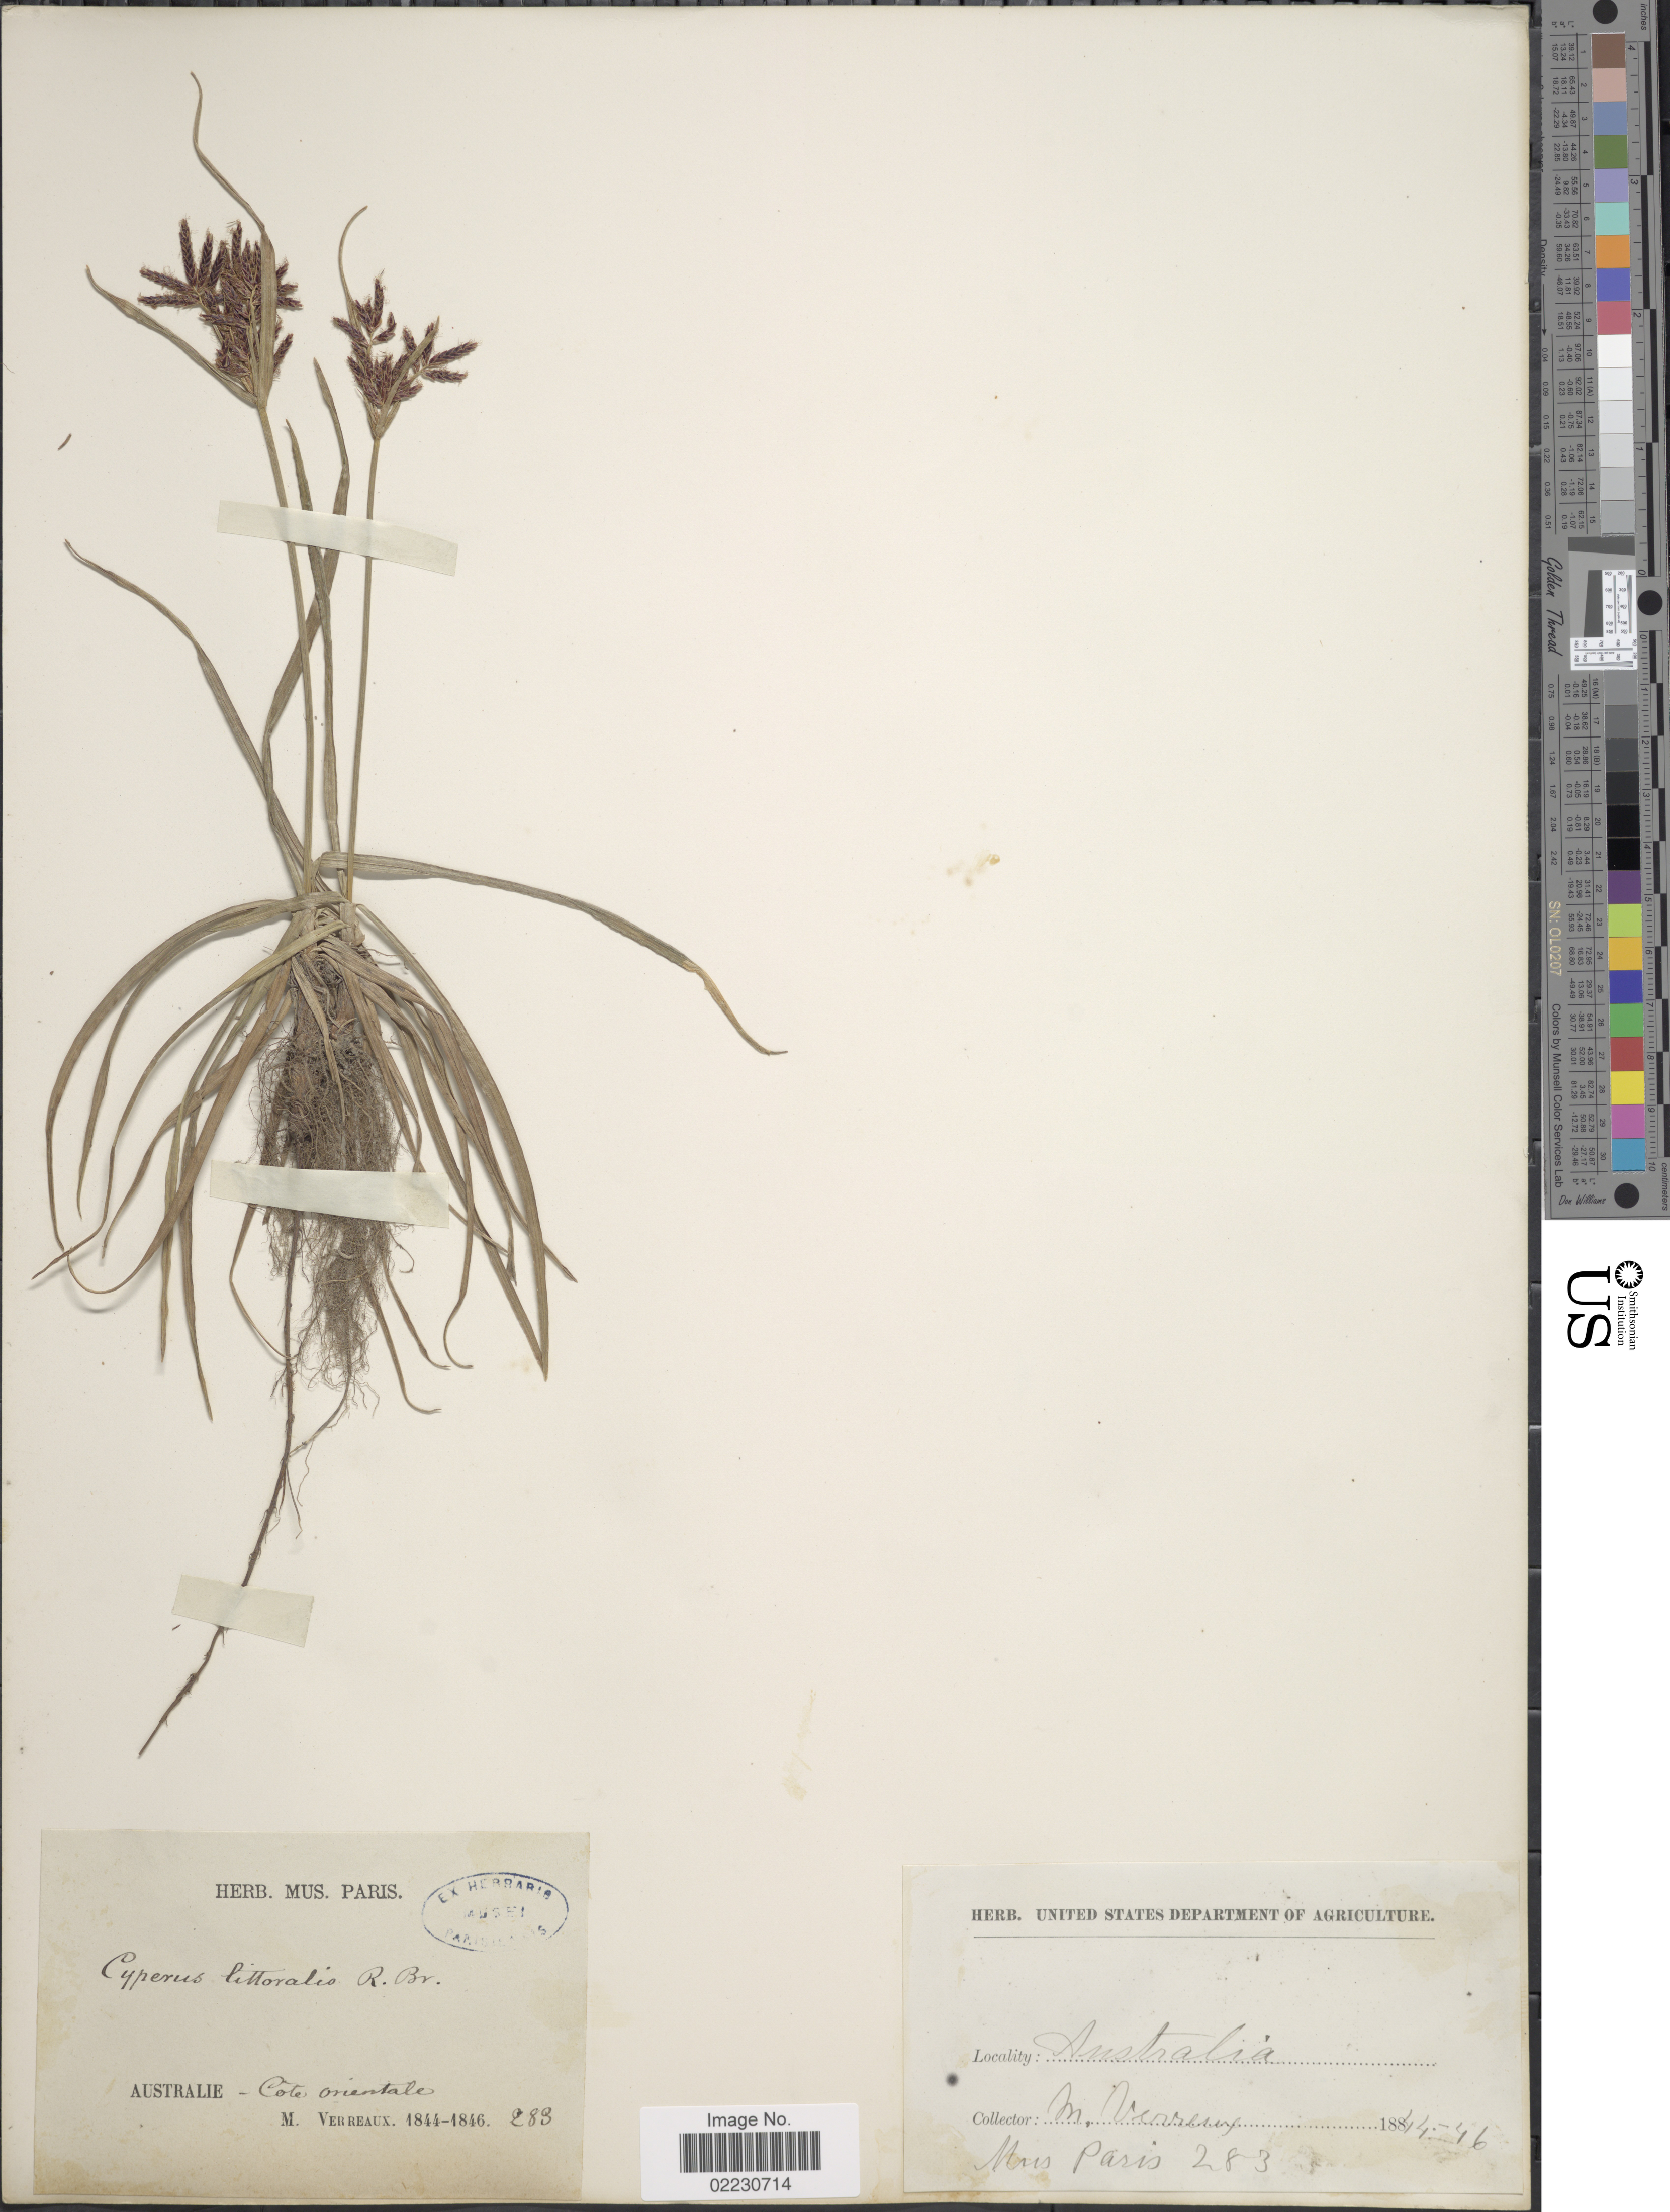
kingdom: Plantae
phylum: Tracheophyta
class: Liliopsida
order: Poales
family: Cyperaceae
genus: Cyperus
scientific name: Cyperus stoloniferus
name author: Retz.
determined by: Strong, Mark T., (BOT), Smithsonian Institution - National Museum of Natural History (UNITED STATES)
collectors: J. Verreaux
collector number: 283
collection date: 1844/1846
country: Australia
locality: Australie-Cote orientale